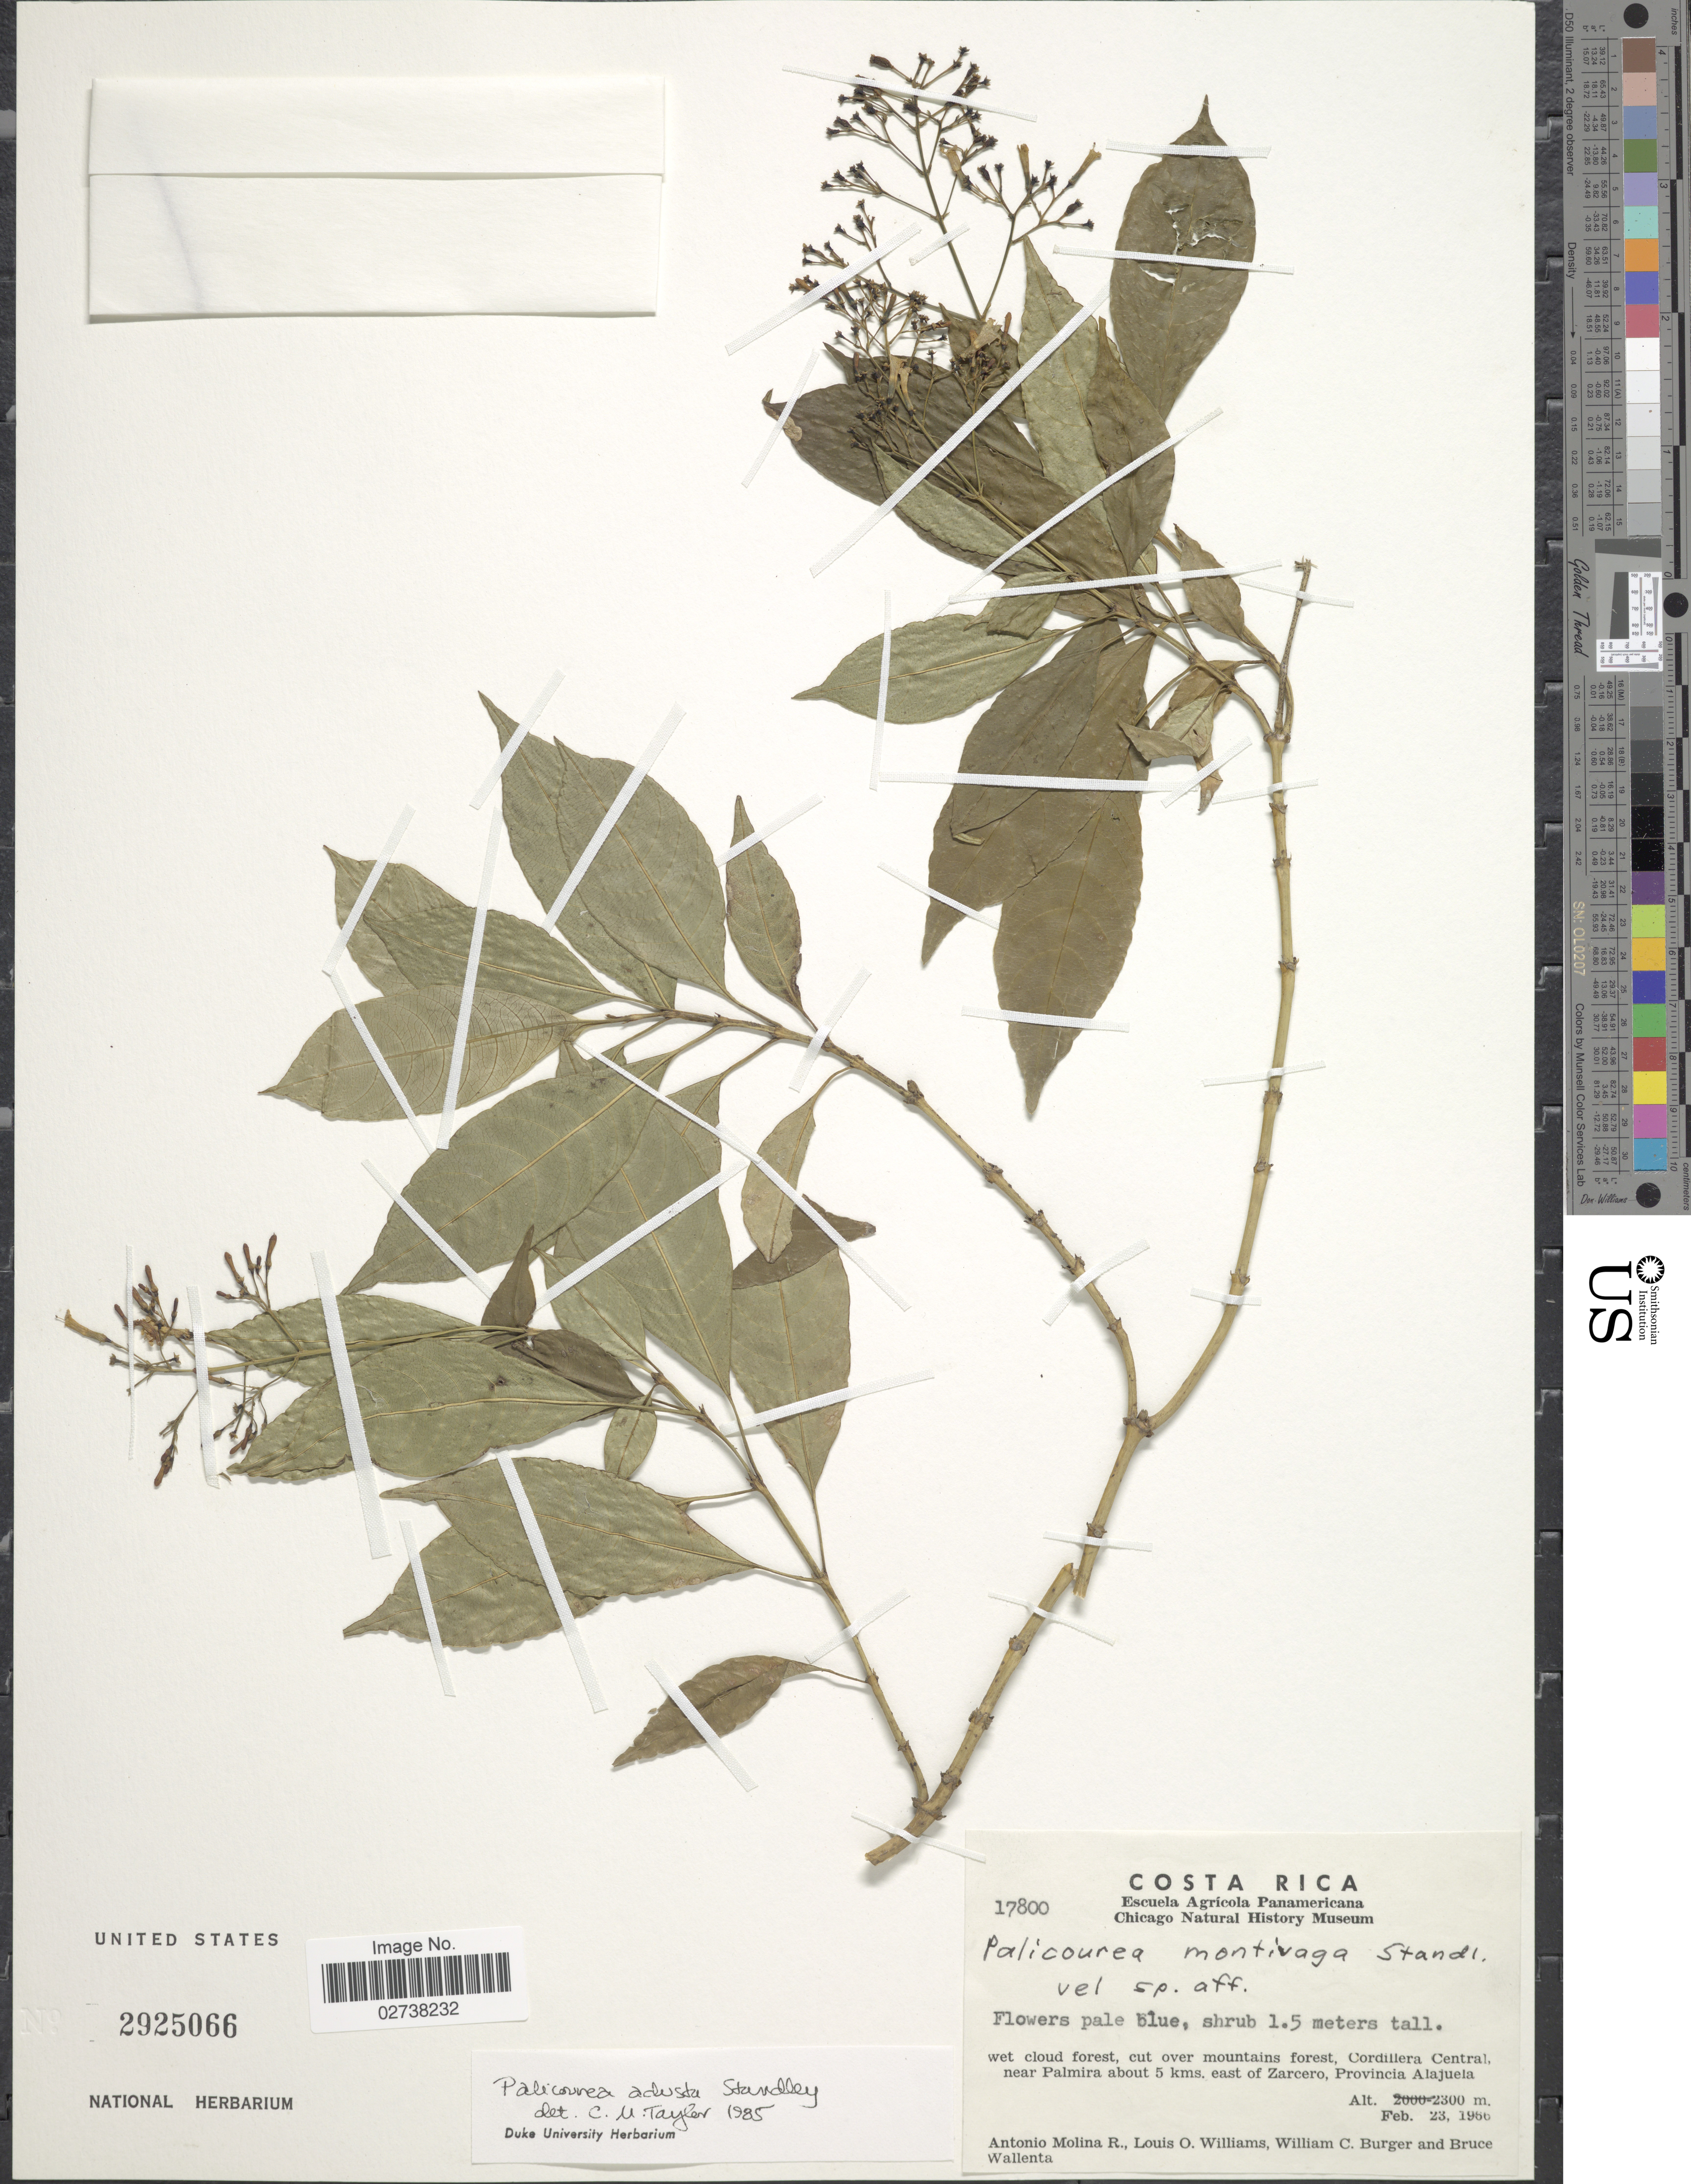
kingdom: Plantae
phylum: Tracheophyta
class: Magnoliopsida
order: Gentianales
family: Rubiaceae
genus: Palicourea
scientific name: Palicourea adusta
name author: Standl.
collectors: A. Molina R., L. O. Williams, W. Burger & B. Wallenta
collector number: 17800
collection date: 1966-02-23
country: Costa Rica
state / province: Alajuela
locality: Wet cloud forest, cut over mountains forest, Cordillera Central, near Palmira, about 5 kms. east of Zarcero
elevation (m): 2300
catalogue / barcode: US 2925066